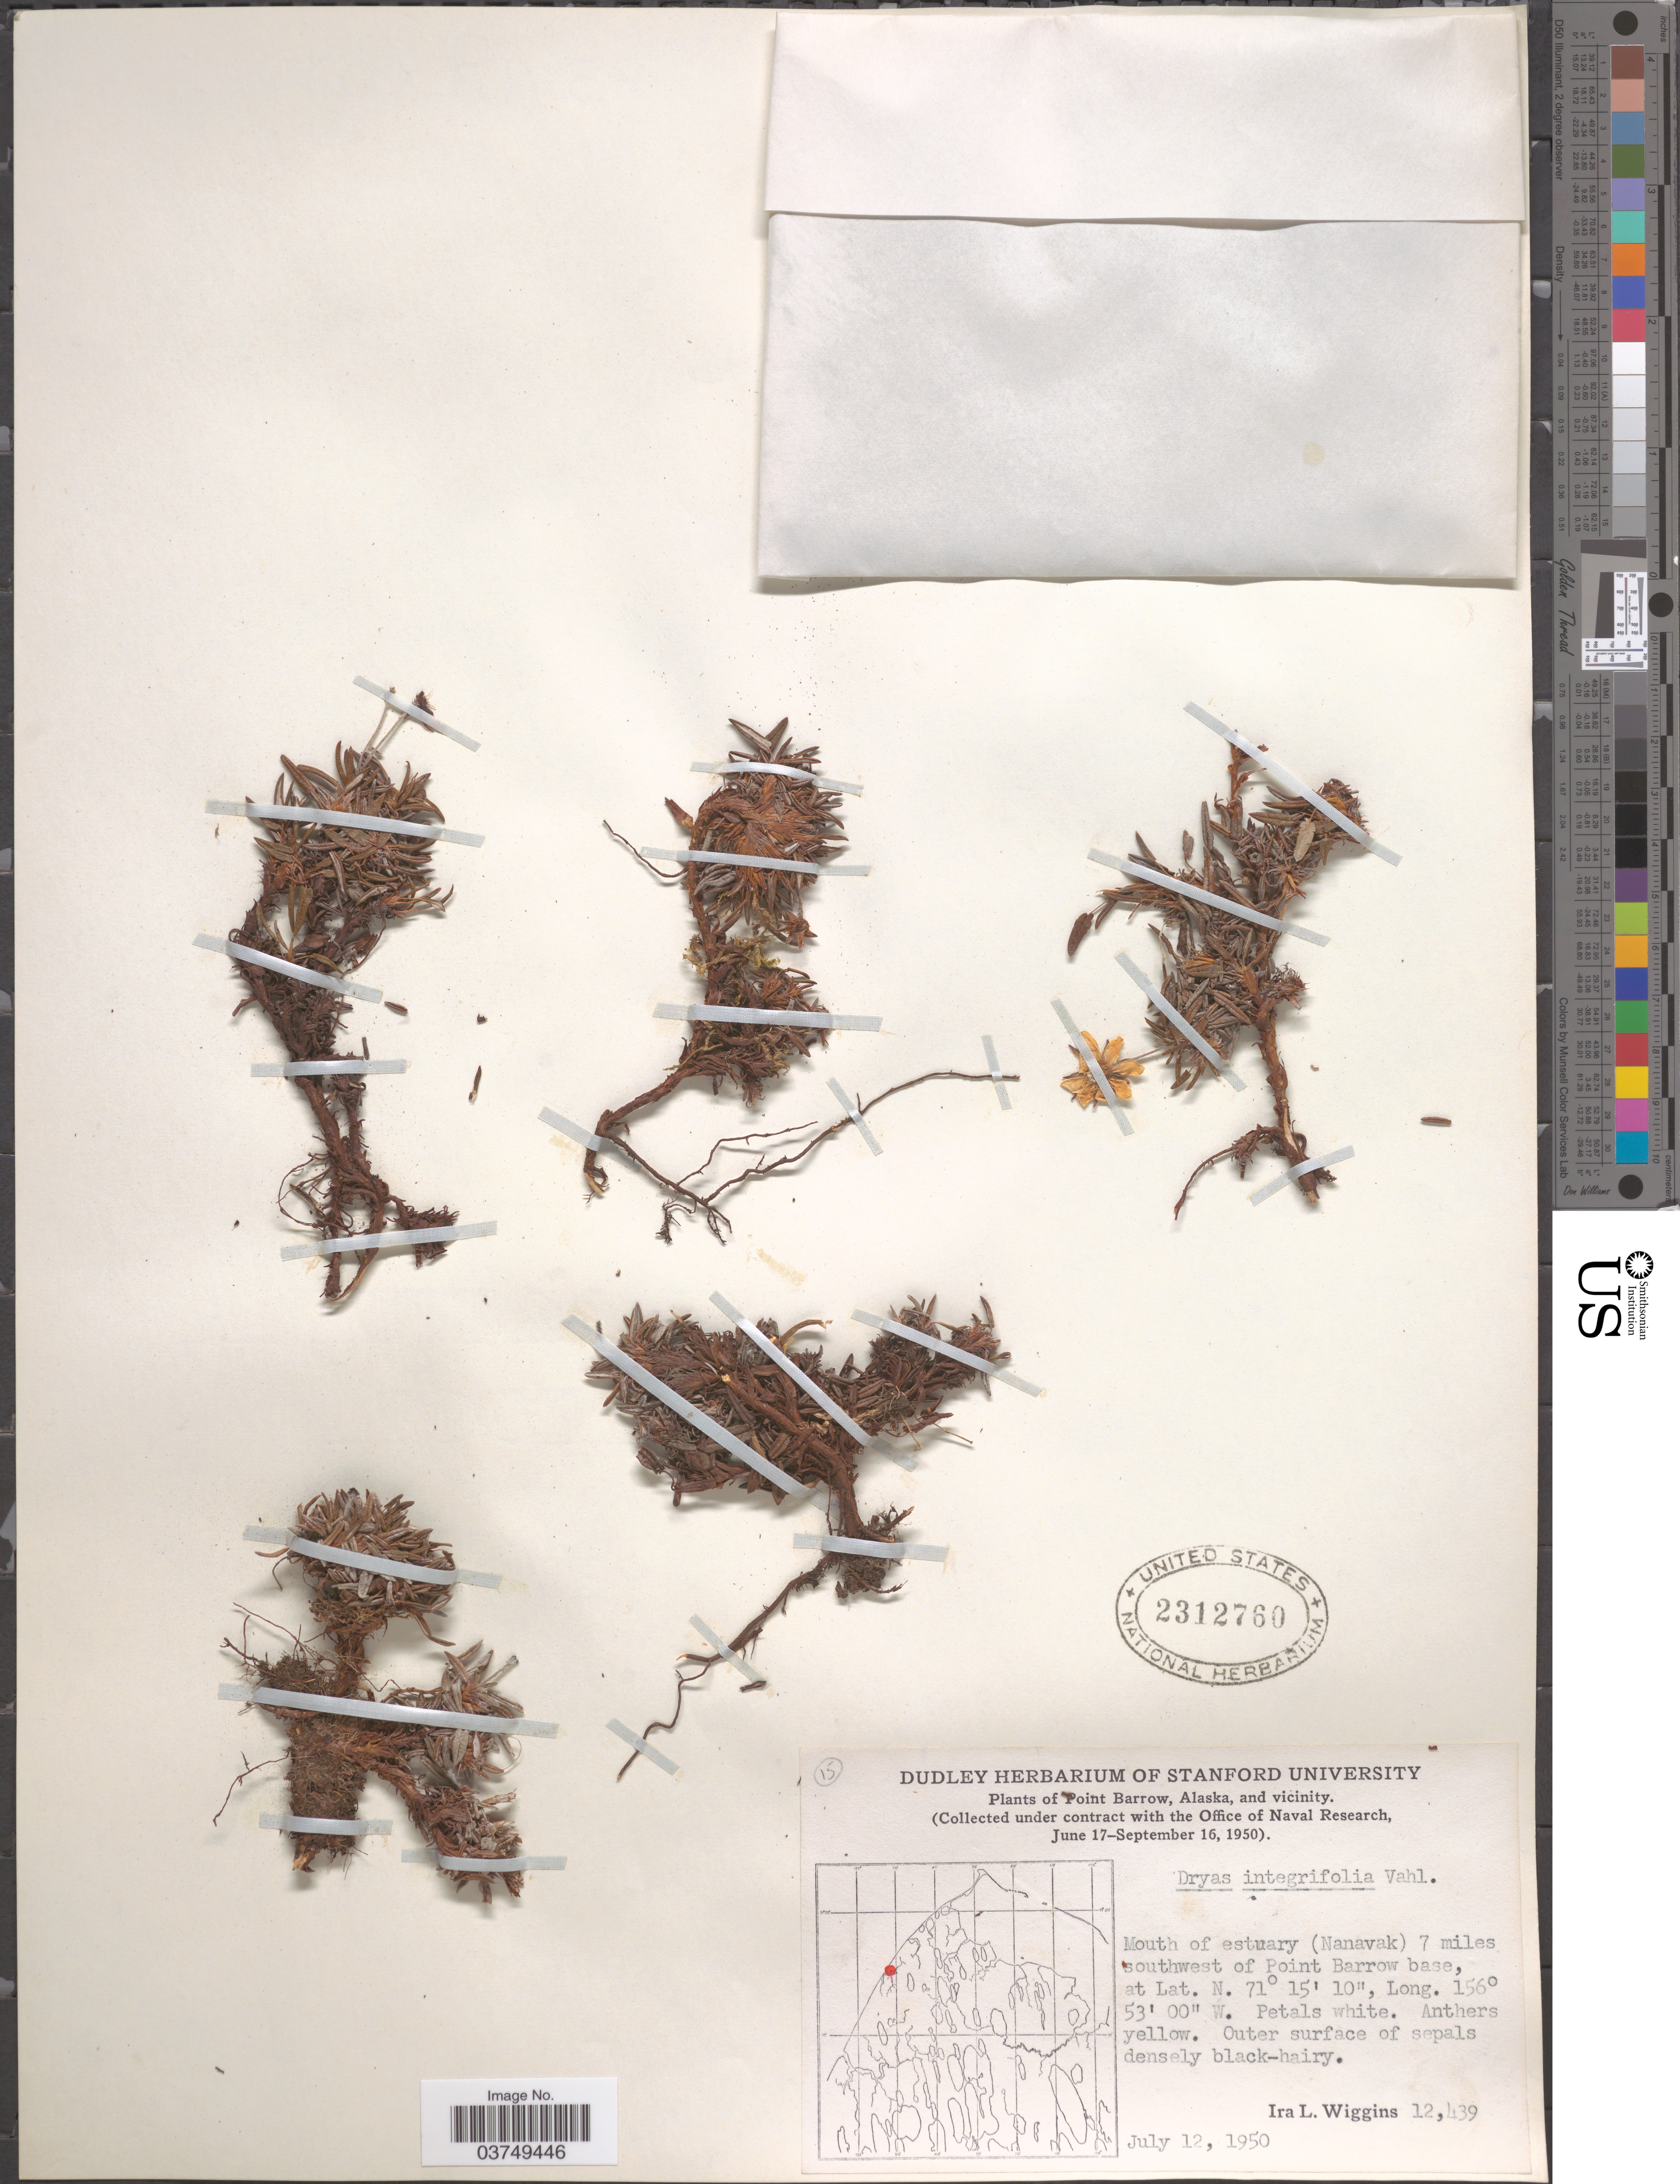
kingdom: Plantae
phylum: Tracheophyta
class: Magnoliopsida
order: Rosales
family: Rosaceae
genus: Dryas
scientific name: Dryas integrifolia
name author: Vahl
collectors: I. L. Wiggins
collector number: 12439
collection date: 1950-07-12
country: United States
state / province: Alaska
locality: Point Barrow, and vicinity. Mouth of estuary (Nanavak) 7 miles southwest of Point Barrow base.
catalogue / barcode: US 2312760